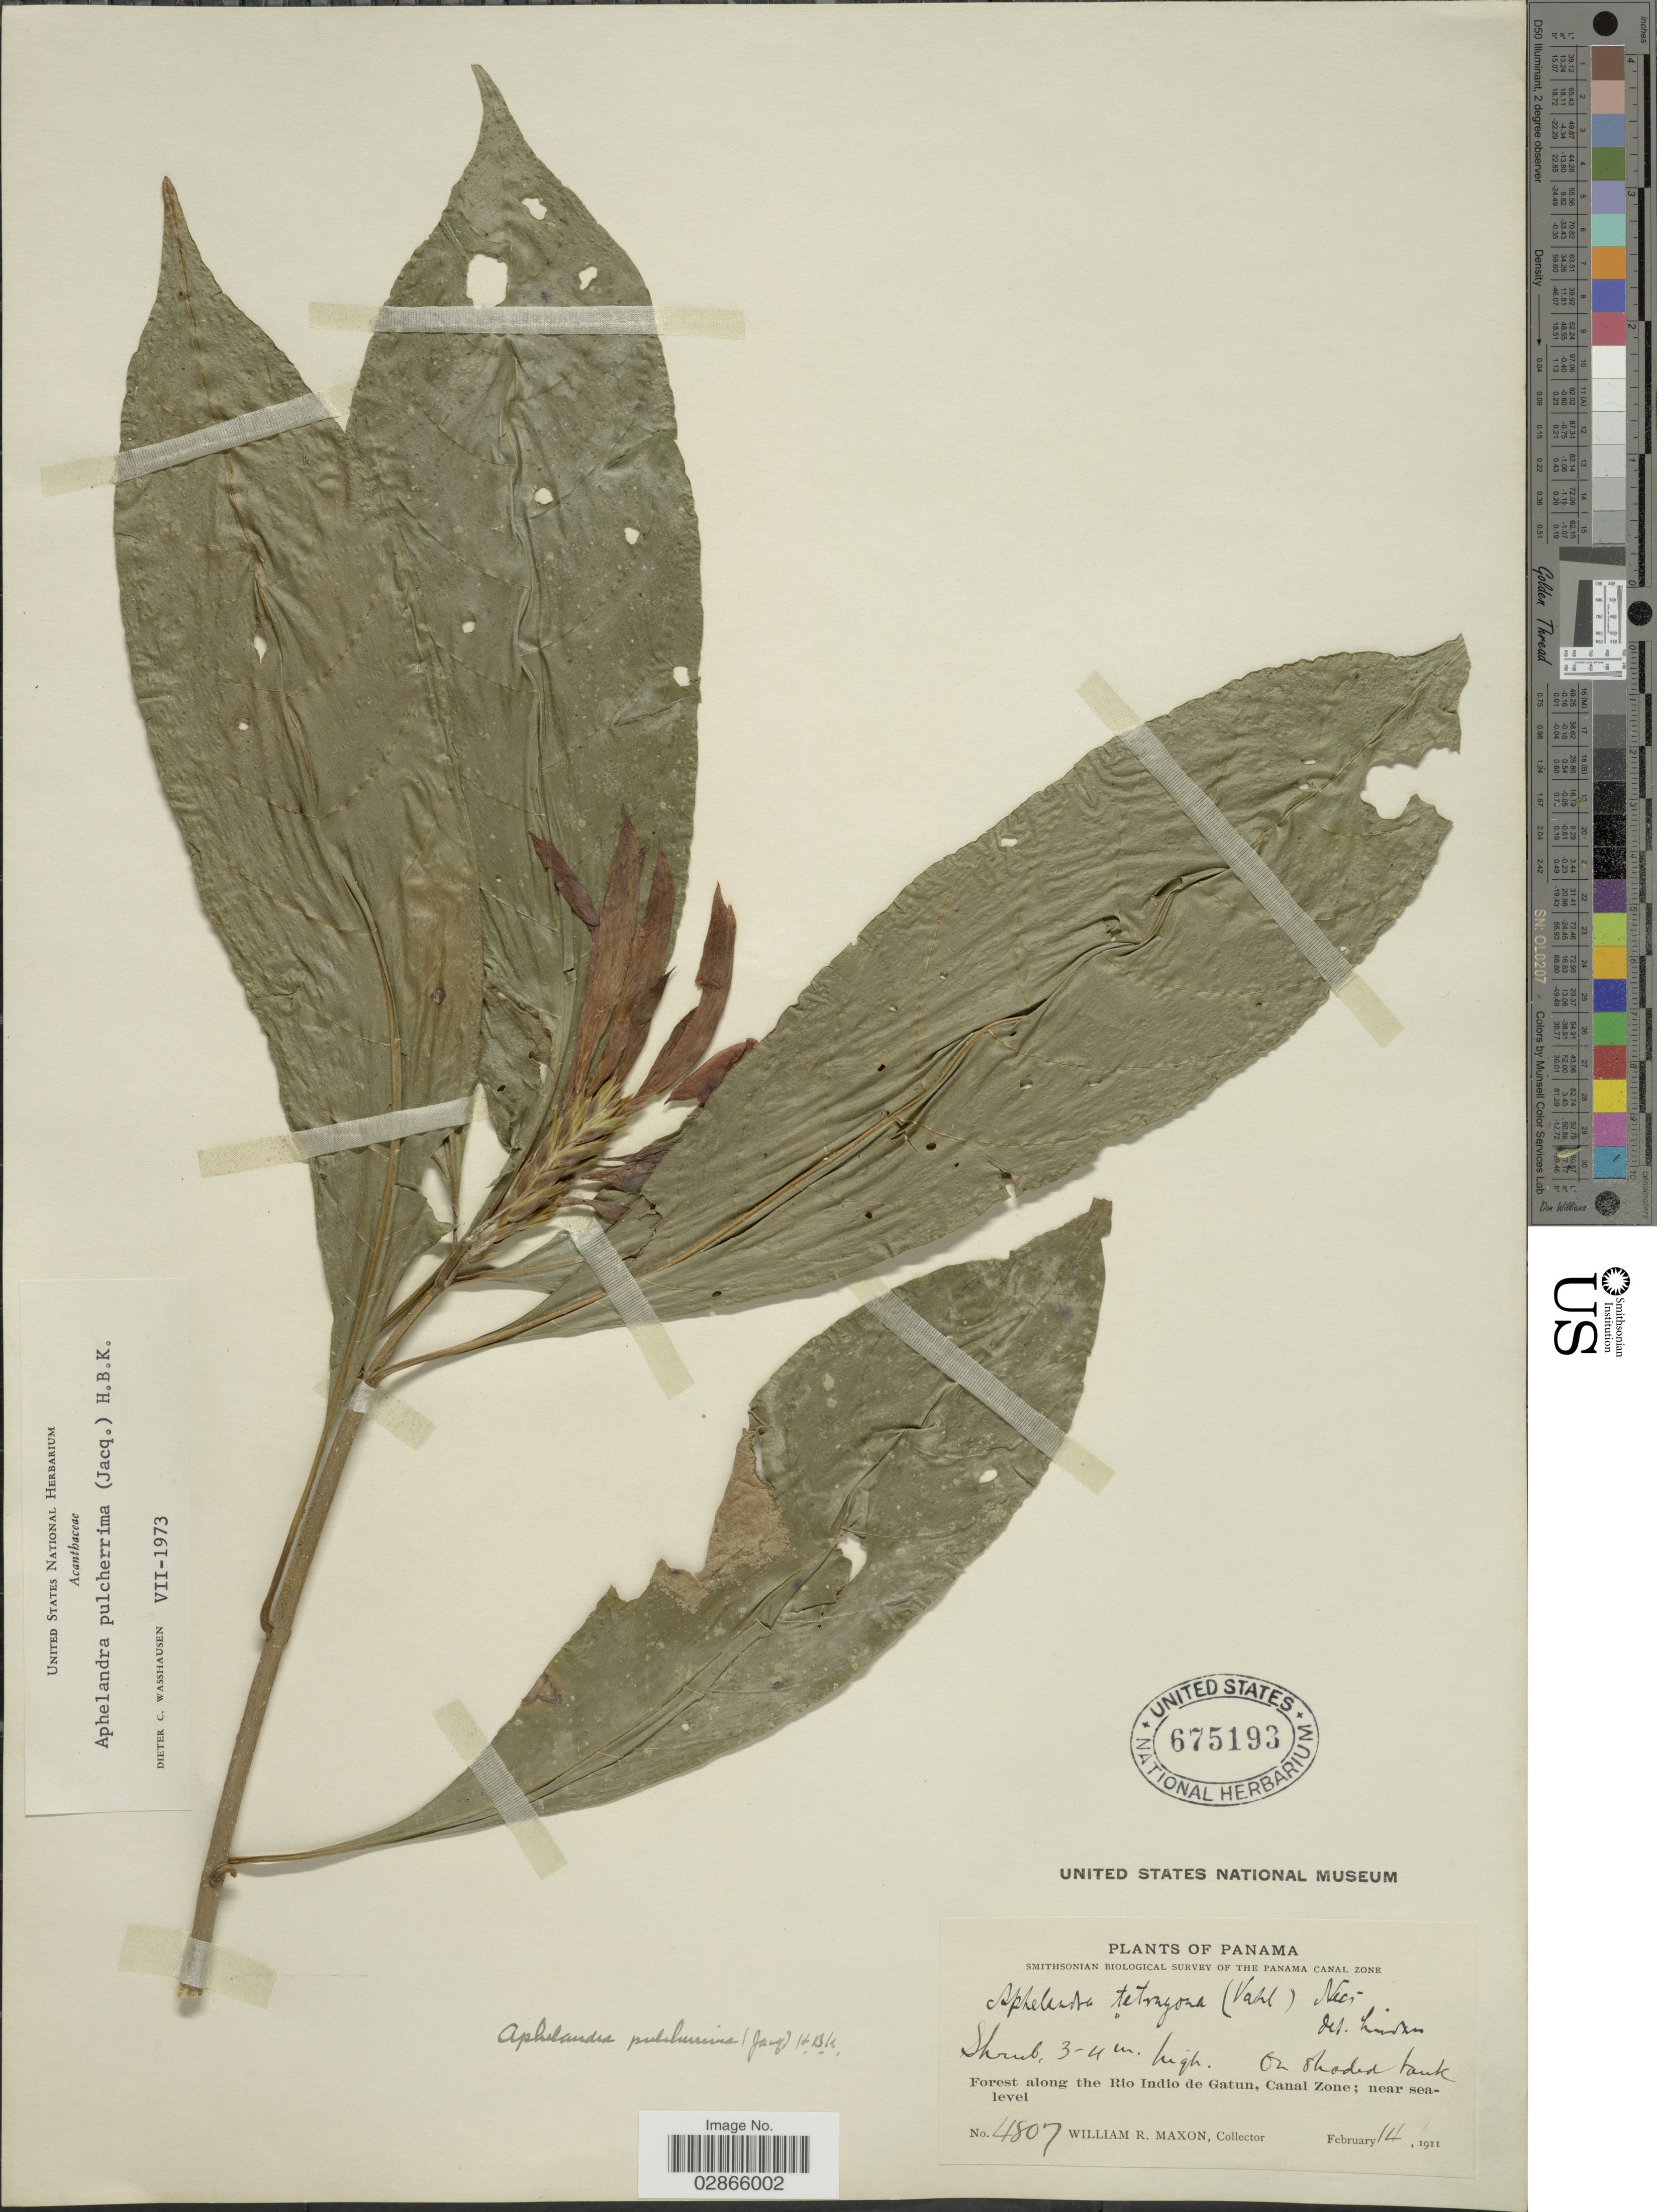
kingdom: Plantae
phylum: Tracheophyta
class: Magnoliopsida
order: Lamiales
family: Acanthaceae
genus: Aphelandra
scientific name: Aphelandra leonardii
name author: McDade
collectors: W. R. Maxon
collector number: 4807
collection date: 1911-02-14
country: Panama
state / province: Colón / Panamá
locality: Forest along the Rio Indio de Gatun, Canal Zone.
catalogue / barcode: US 675193